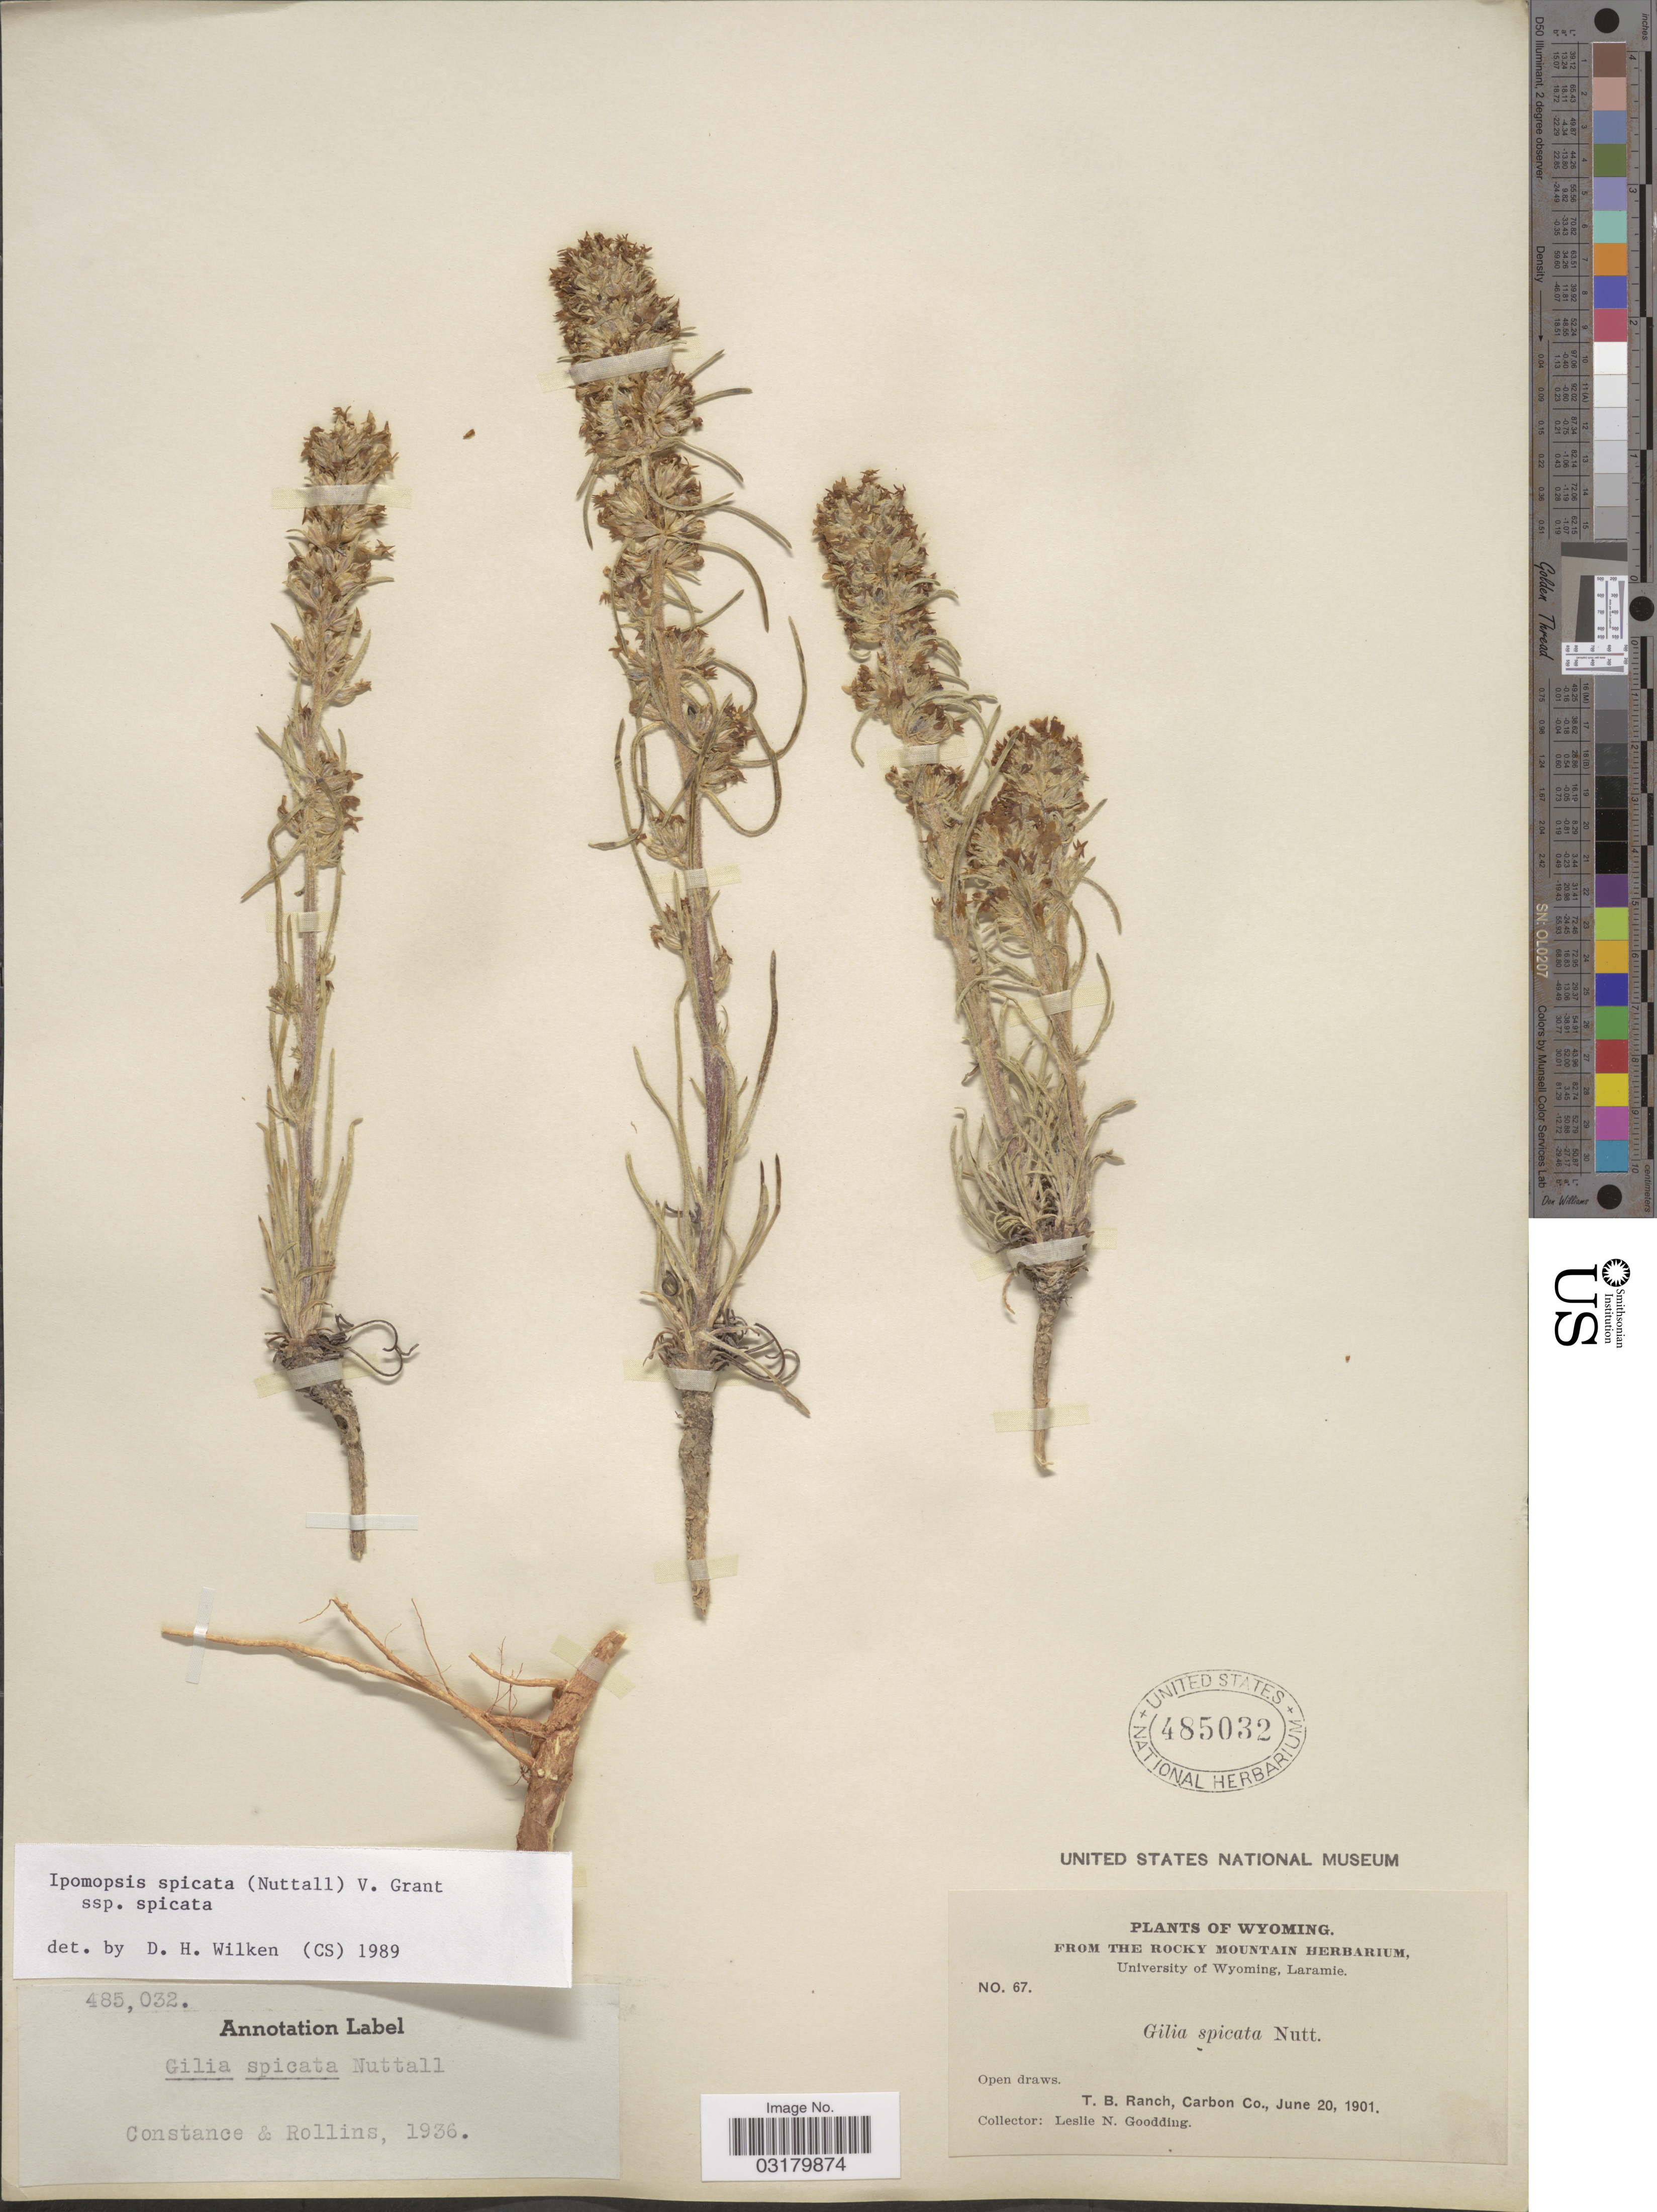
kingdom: Plantae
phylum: Tracheophyta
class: Magnoliopsida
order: Ericales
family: Polemoniaceae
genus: Ipomopsis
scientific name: Ipomopsis spicata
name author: (Nutt.) V.E. Grant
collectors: L. N. Goodding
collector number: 67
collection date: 1901-06-20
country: United States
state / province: Wyoming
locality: T.B. Ranch, Carbon Co.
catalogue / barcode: US 485032